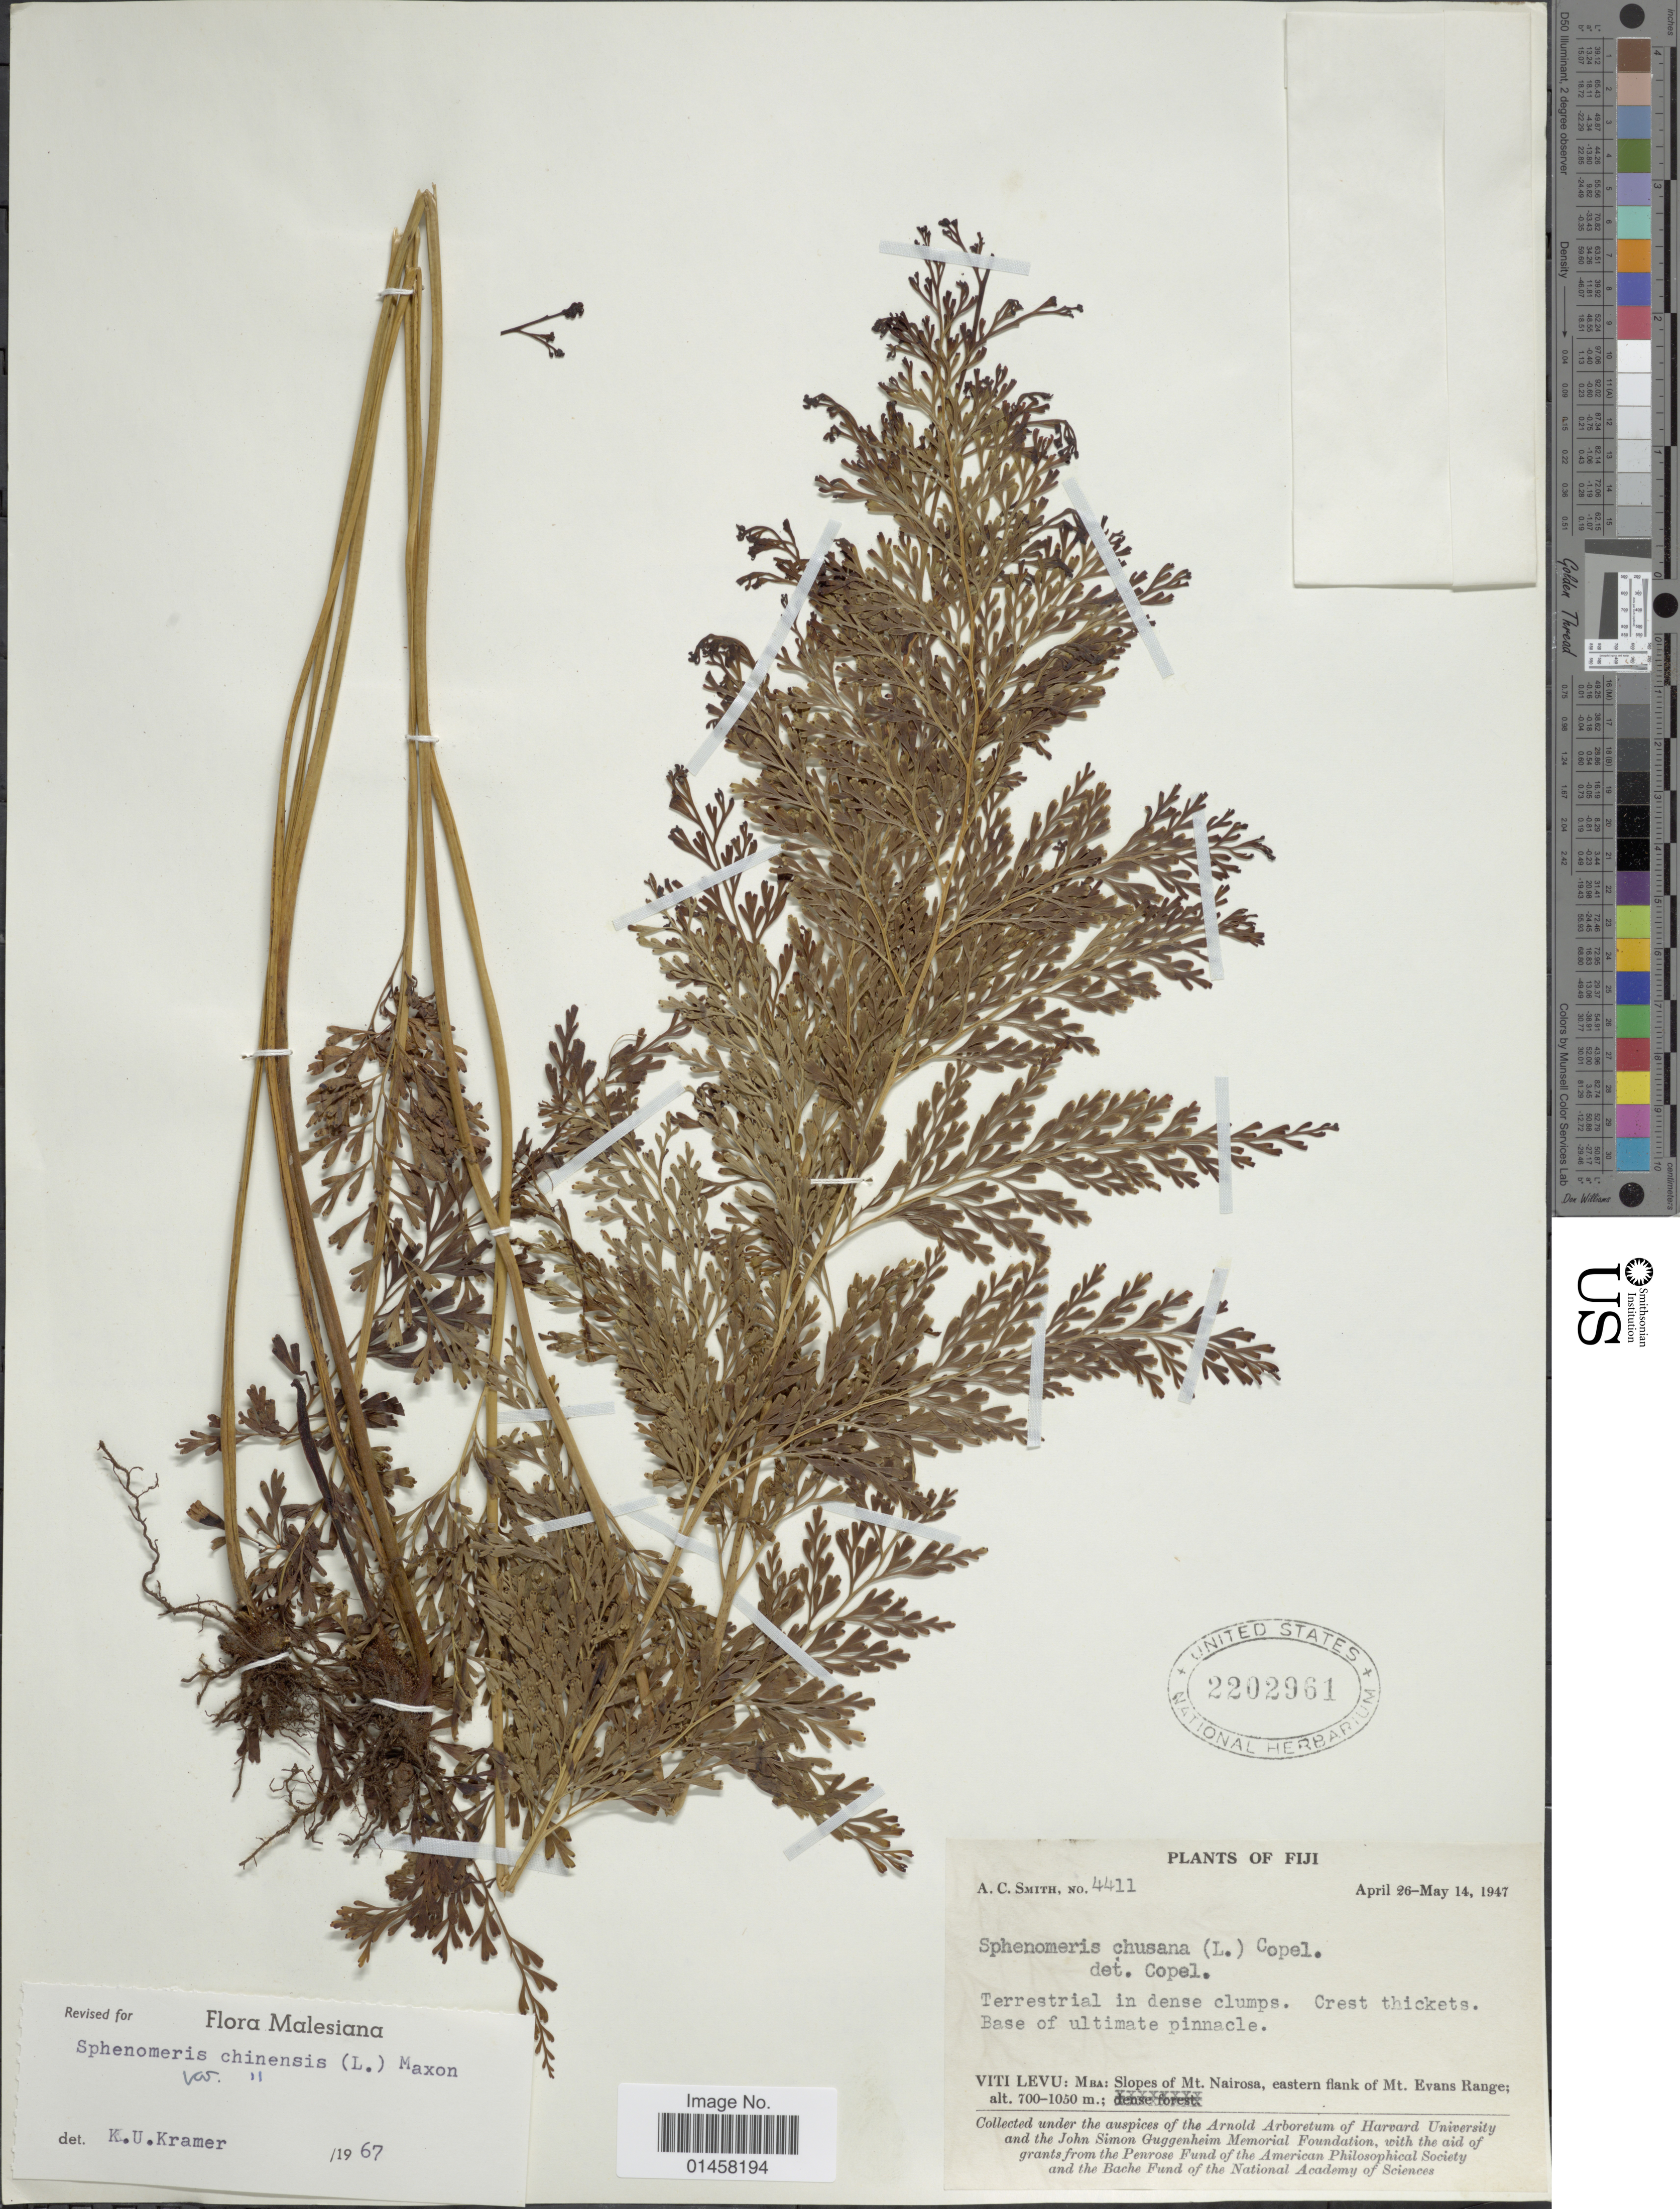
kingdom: Plantae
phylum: Tracheophyta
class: Polypodiopsida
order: Polypodiales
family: Lindsaeaceae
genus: Sphenomeris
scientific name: Sphenomeris chinensis var. chinensis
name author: (L.) Maxon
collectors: A. C. Smith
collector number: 4411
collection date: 1947-04-26/1947-05-14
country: Fiji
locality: Viti Levu: Mba: Slopes of Mt. Nairosa, eastern flank of Mt. Evans Range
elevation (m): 700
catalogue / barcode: US 2202961